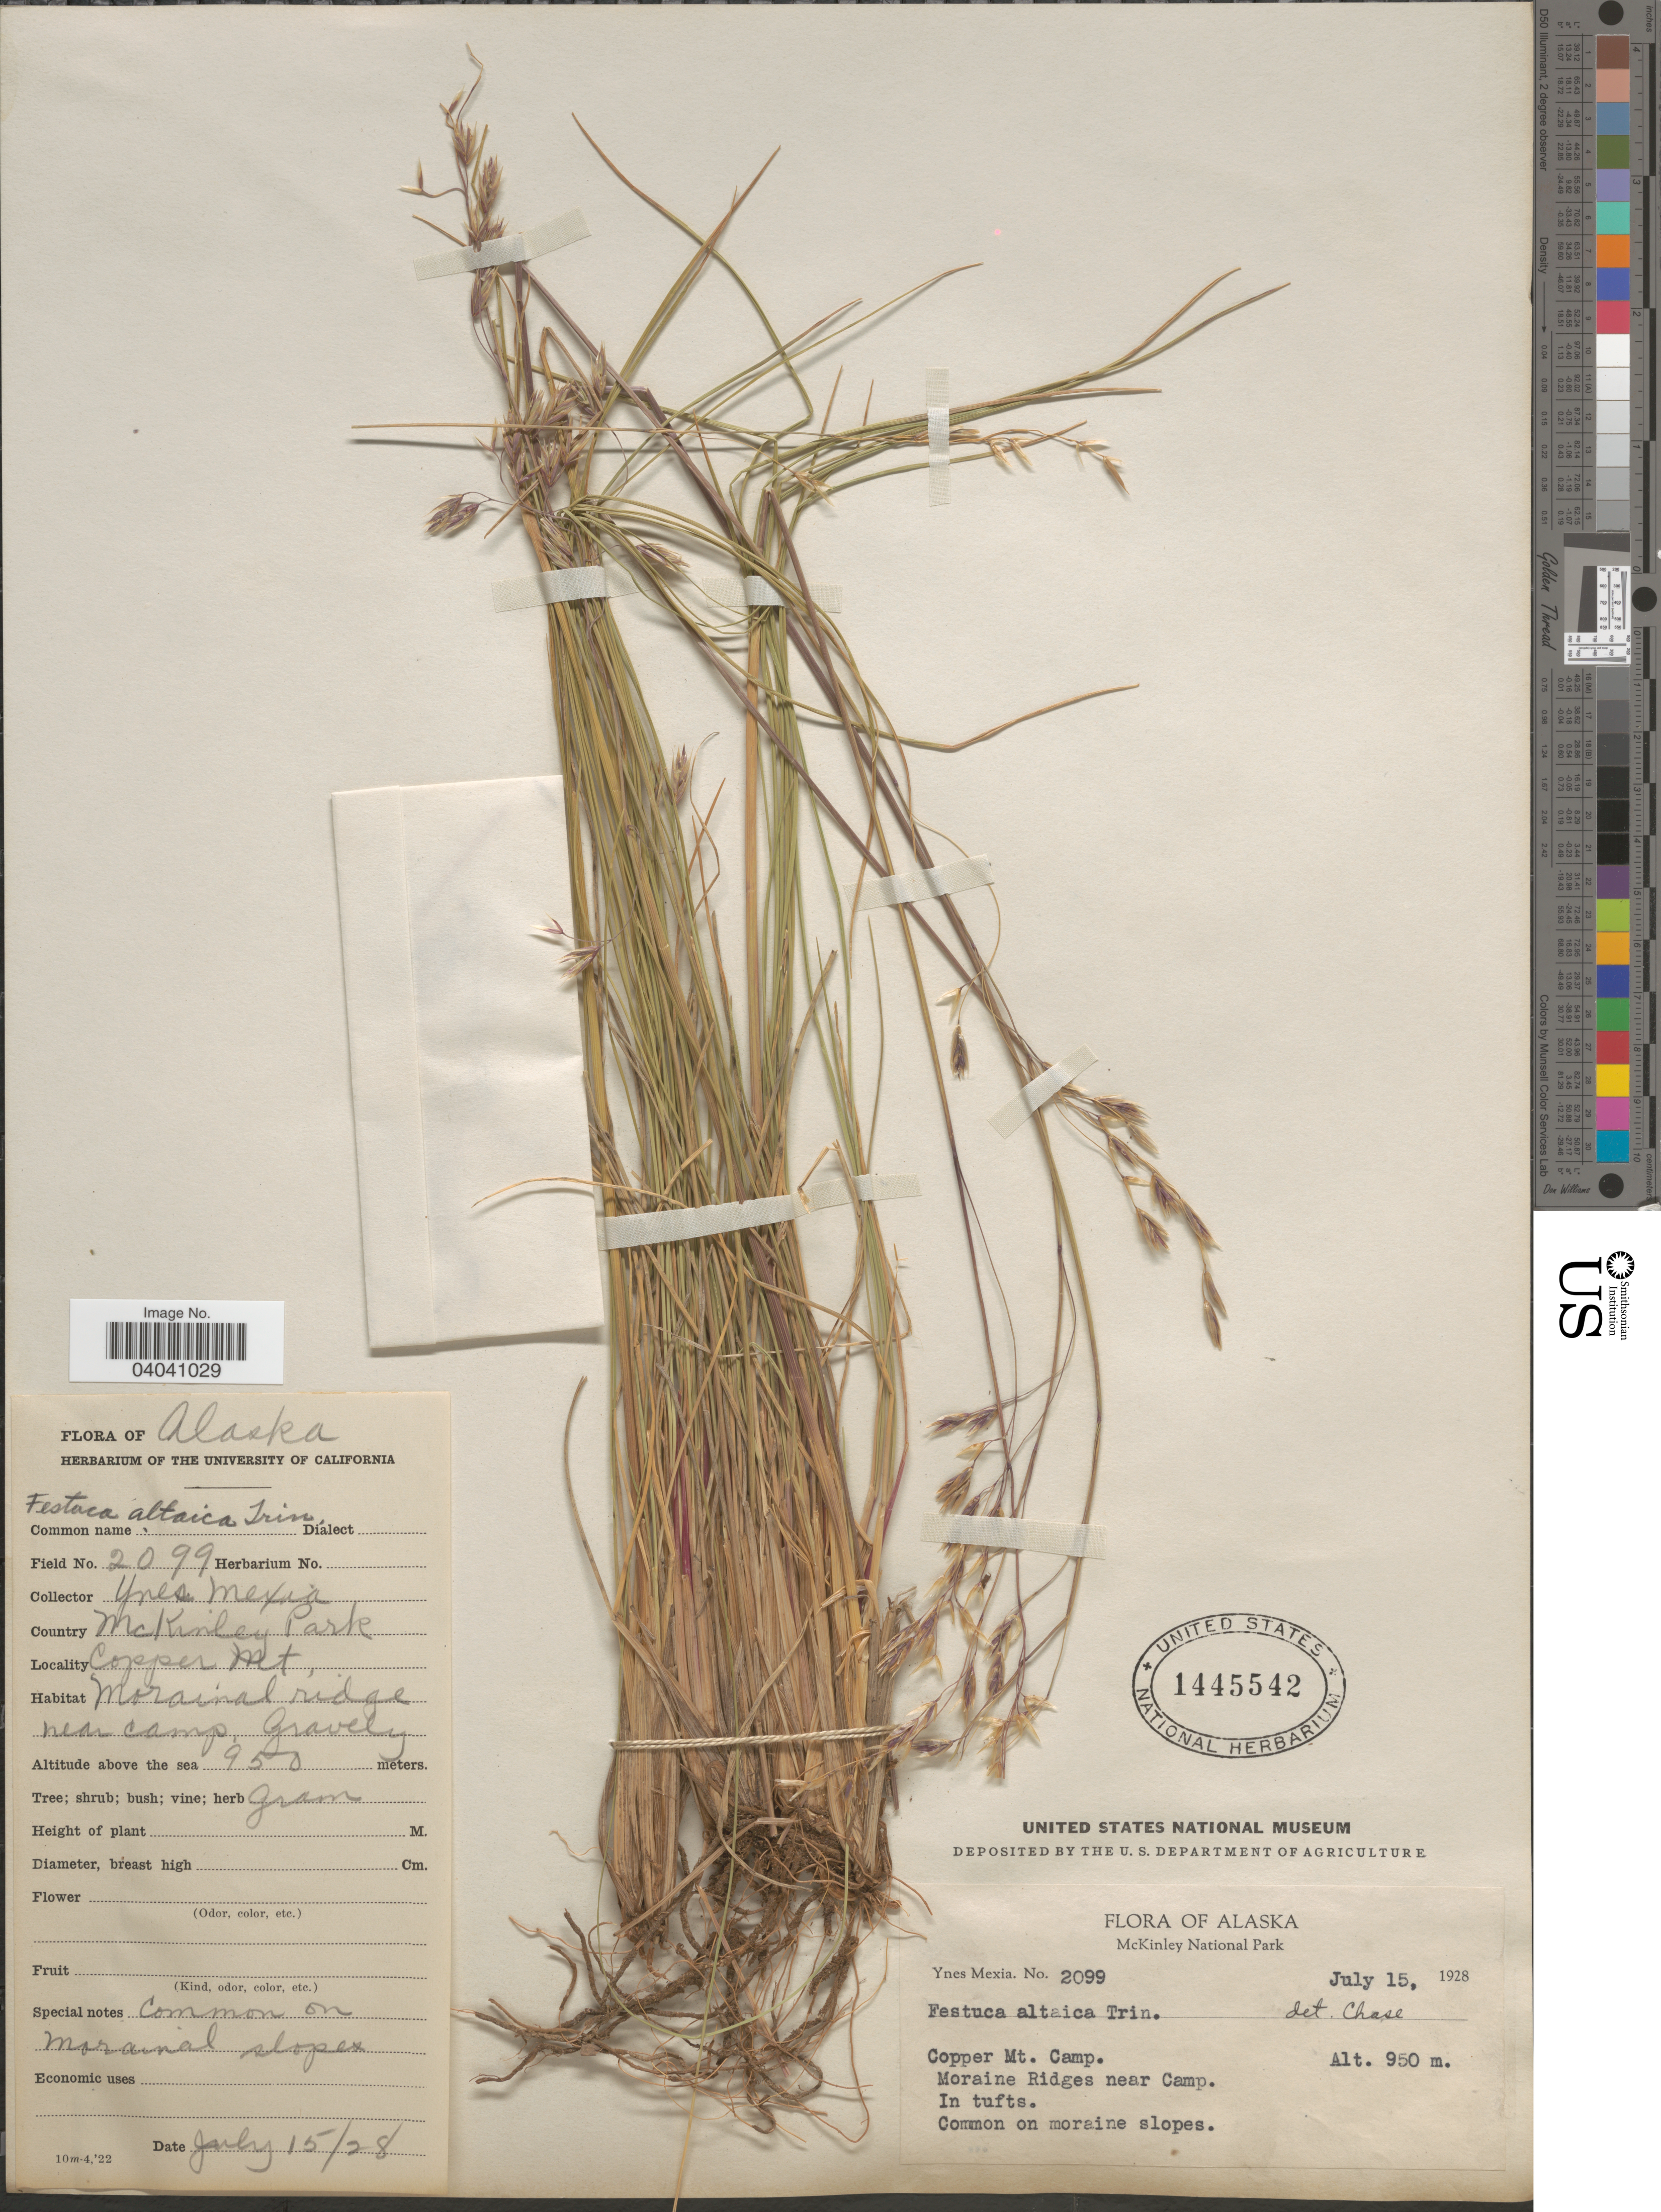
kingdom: Plantae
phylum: Tracheophyta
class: Liliopsida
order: Poales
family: Poaceae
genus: Festuca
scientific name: Festuca altaica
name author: Trin.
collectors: Y. Mexia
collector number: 2099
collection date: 1928-07-15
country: United States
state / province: Alaska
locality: McKinley Park. Copper Mt. Morainal ridge near camp. McKinley National Park. Copper Mt. Camp. Moraine Ridges near Camp.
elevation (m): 950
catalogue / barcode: US 1445542